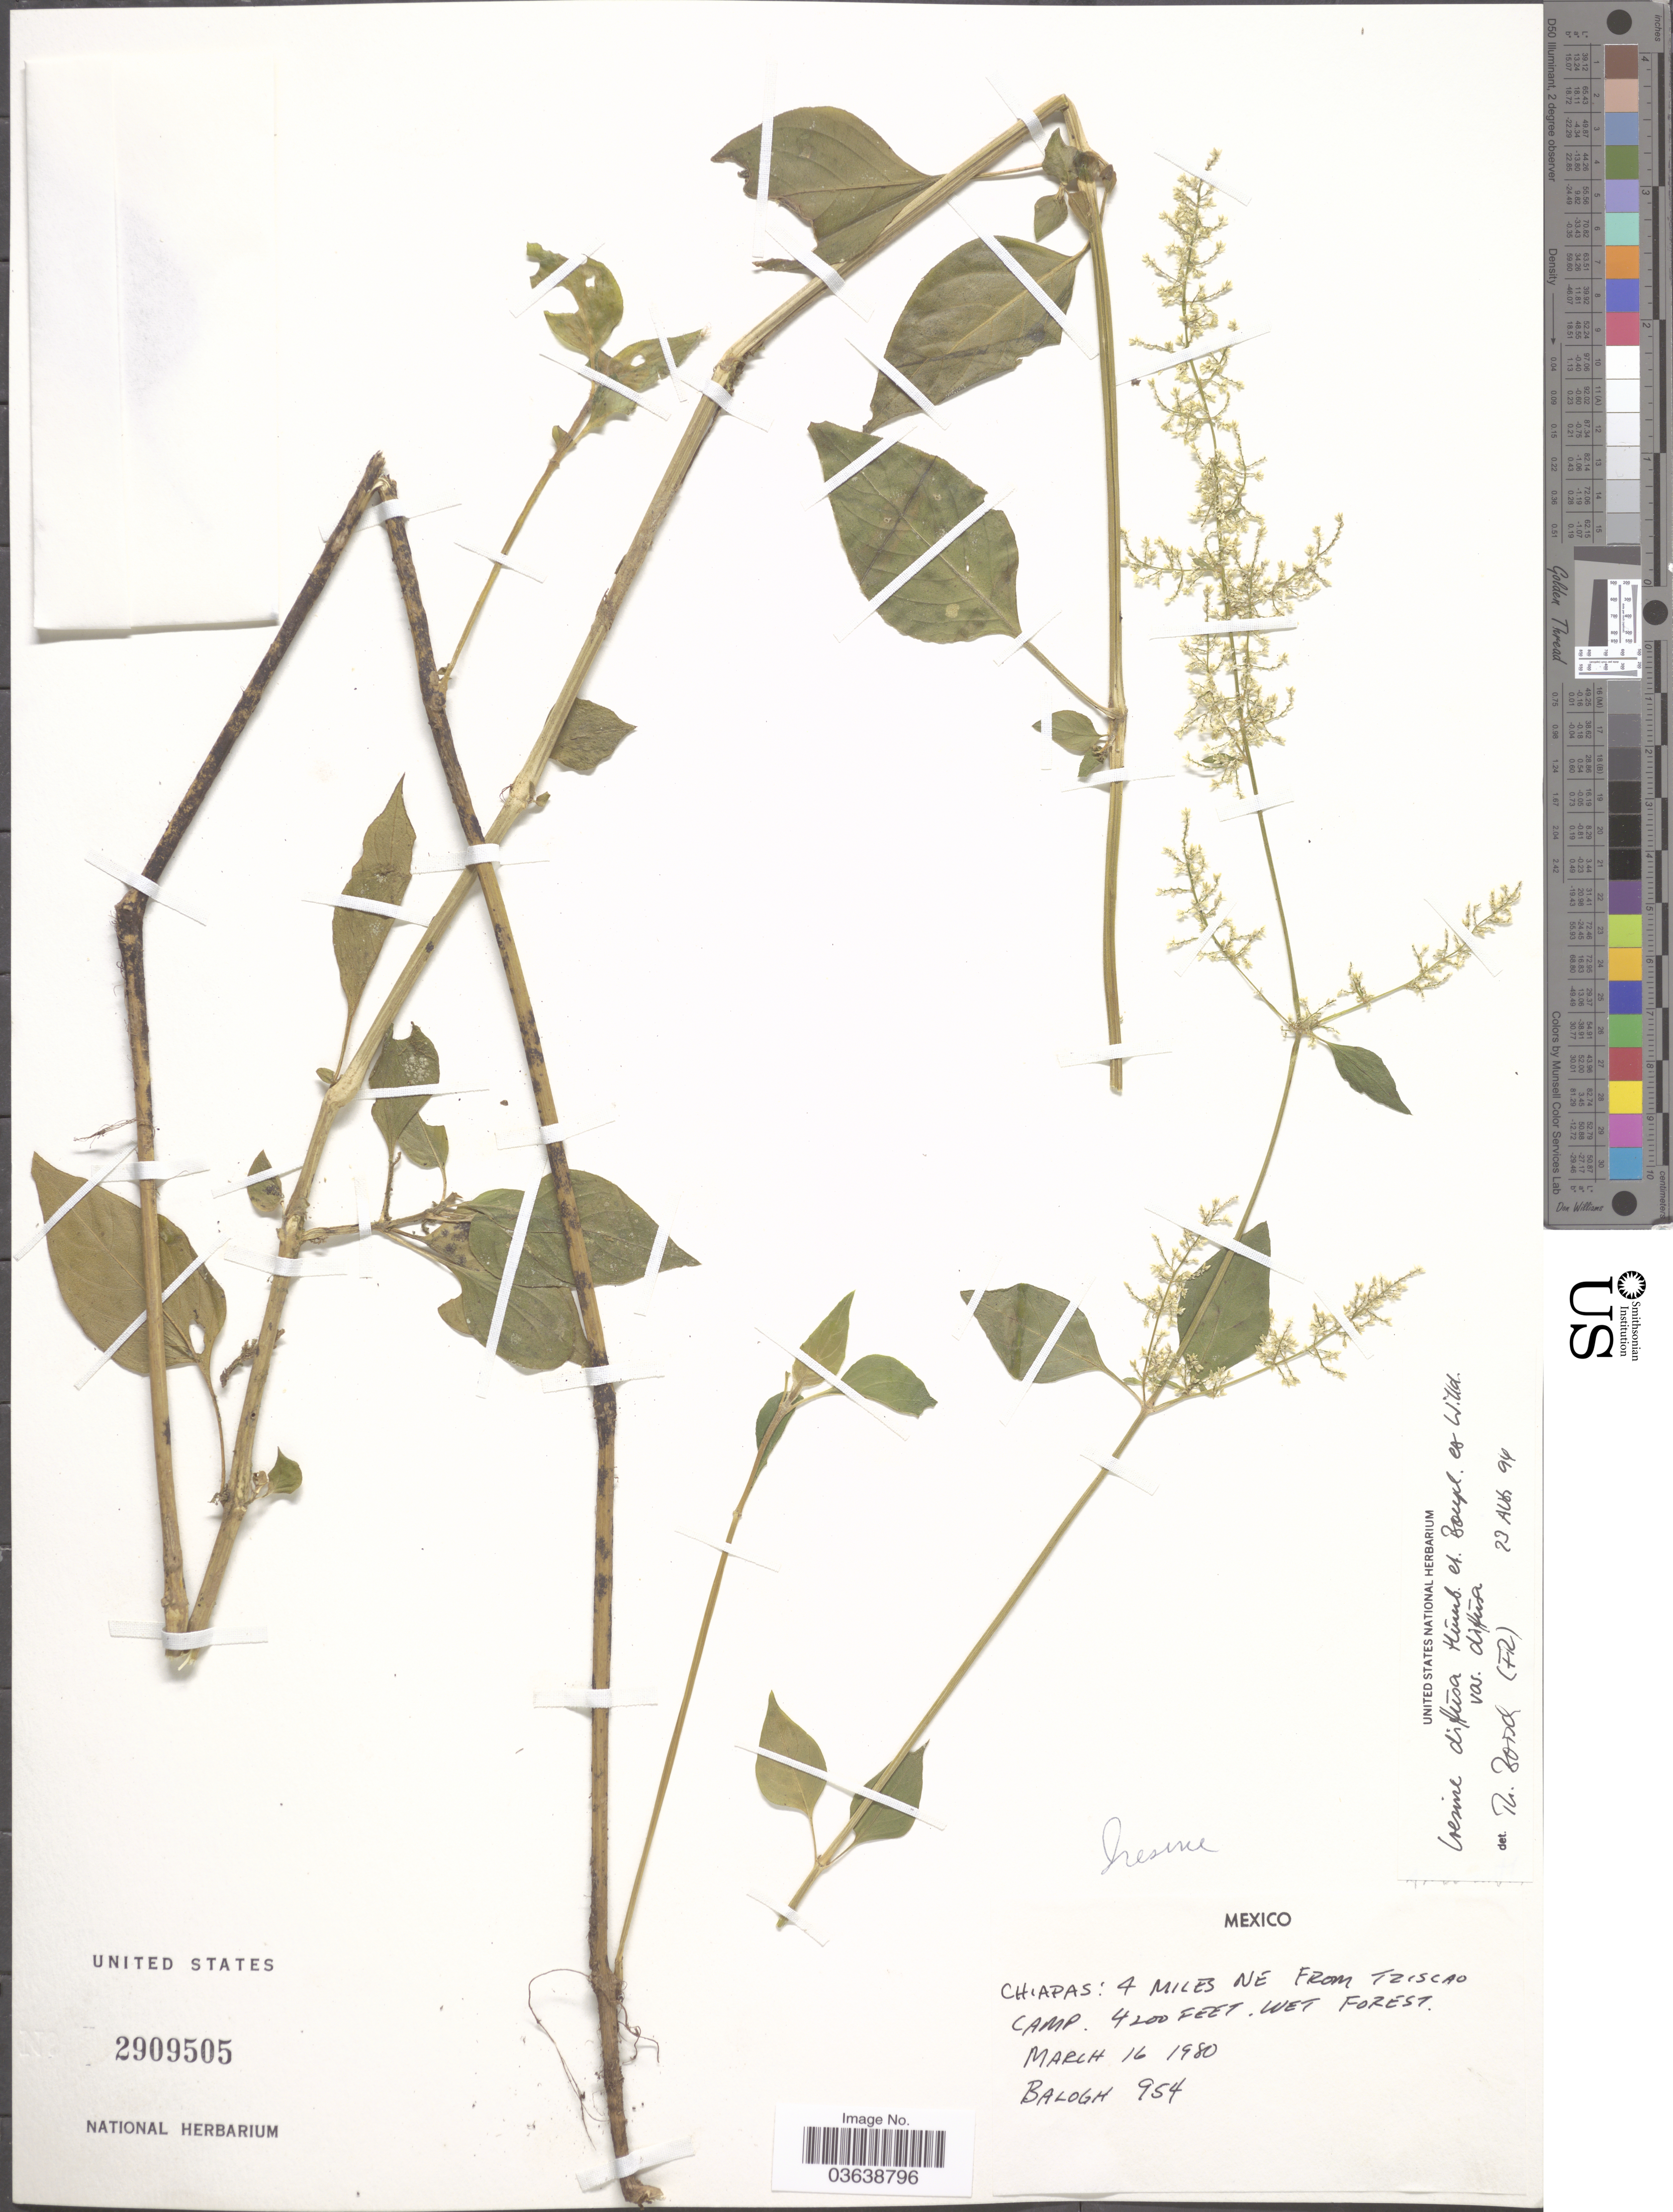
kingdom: Plantae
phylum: Tracheophyta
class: Magnoliopsida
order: Caryophyllales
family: Amaranthaceae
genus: Iresine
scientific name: Iresine celosia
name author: L.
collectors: -. Balogh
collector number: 954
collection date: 1980-03-16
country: Mexico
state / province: Chiapas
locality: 4 miles NE from Tziscao Camp.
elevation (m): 1280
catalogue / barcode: US 2909505